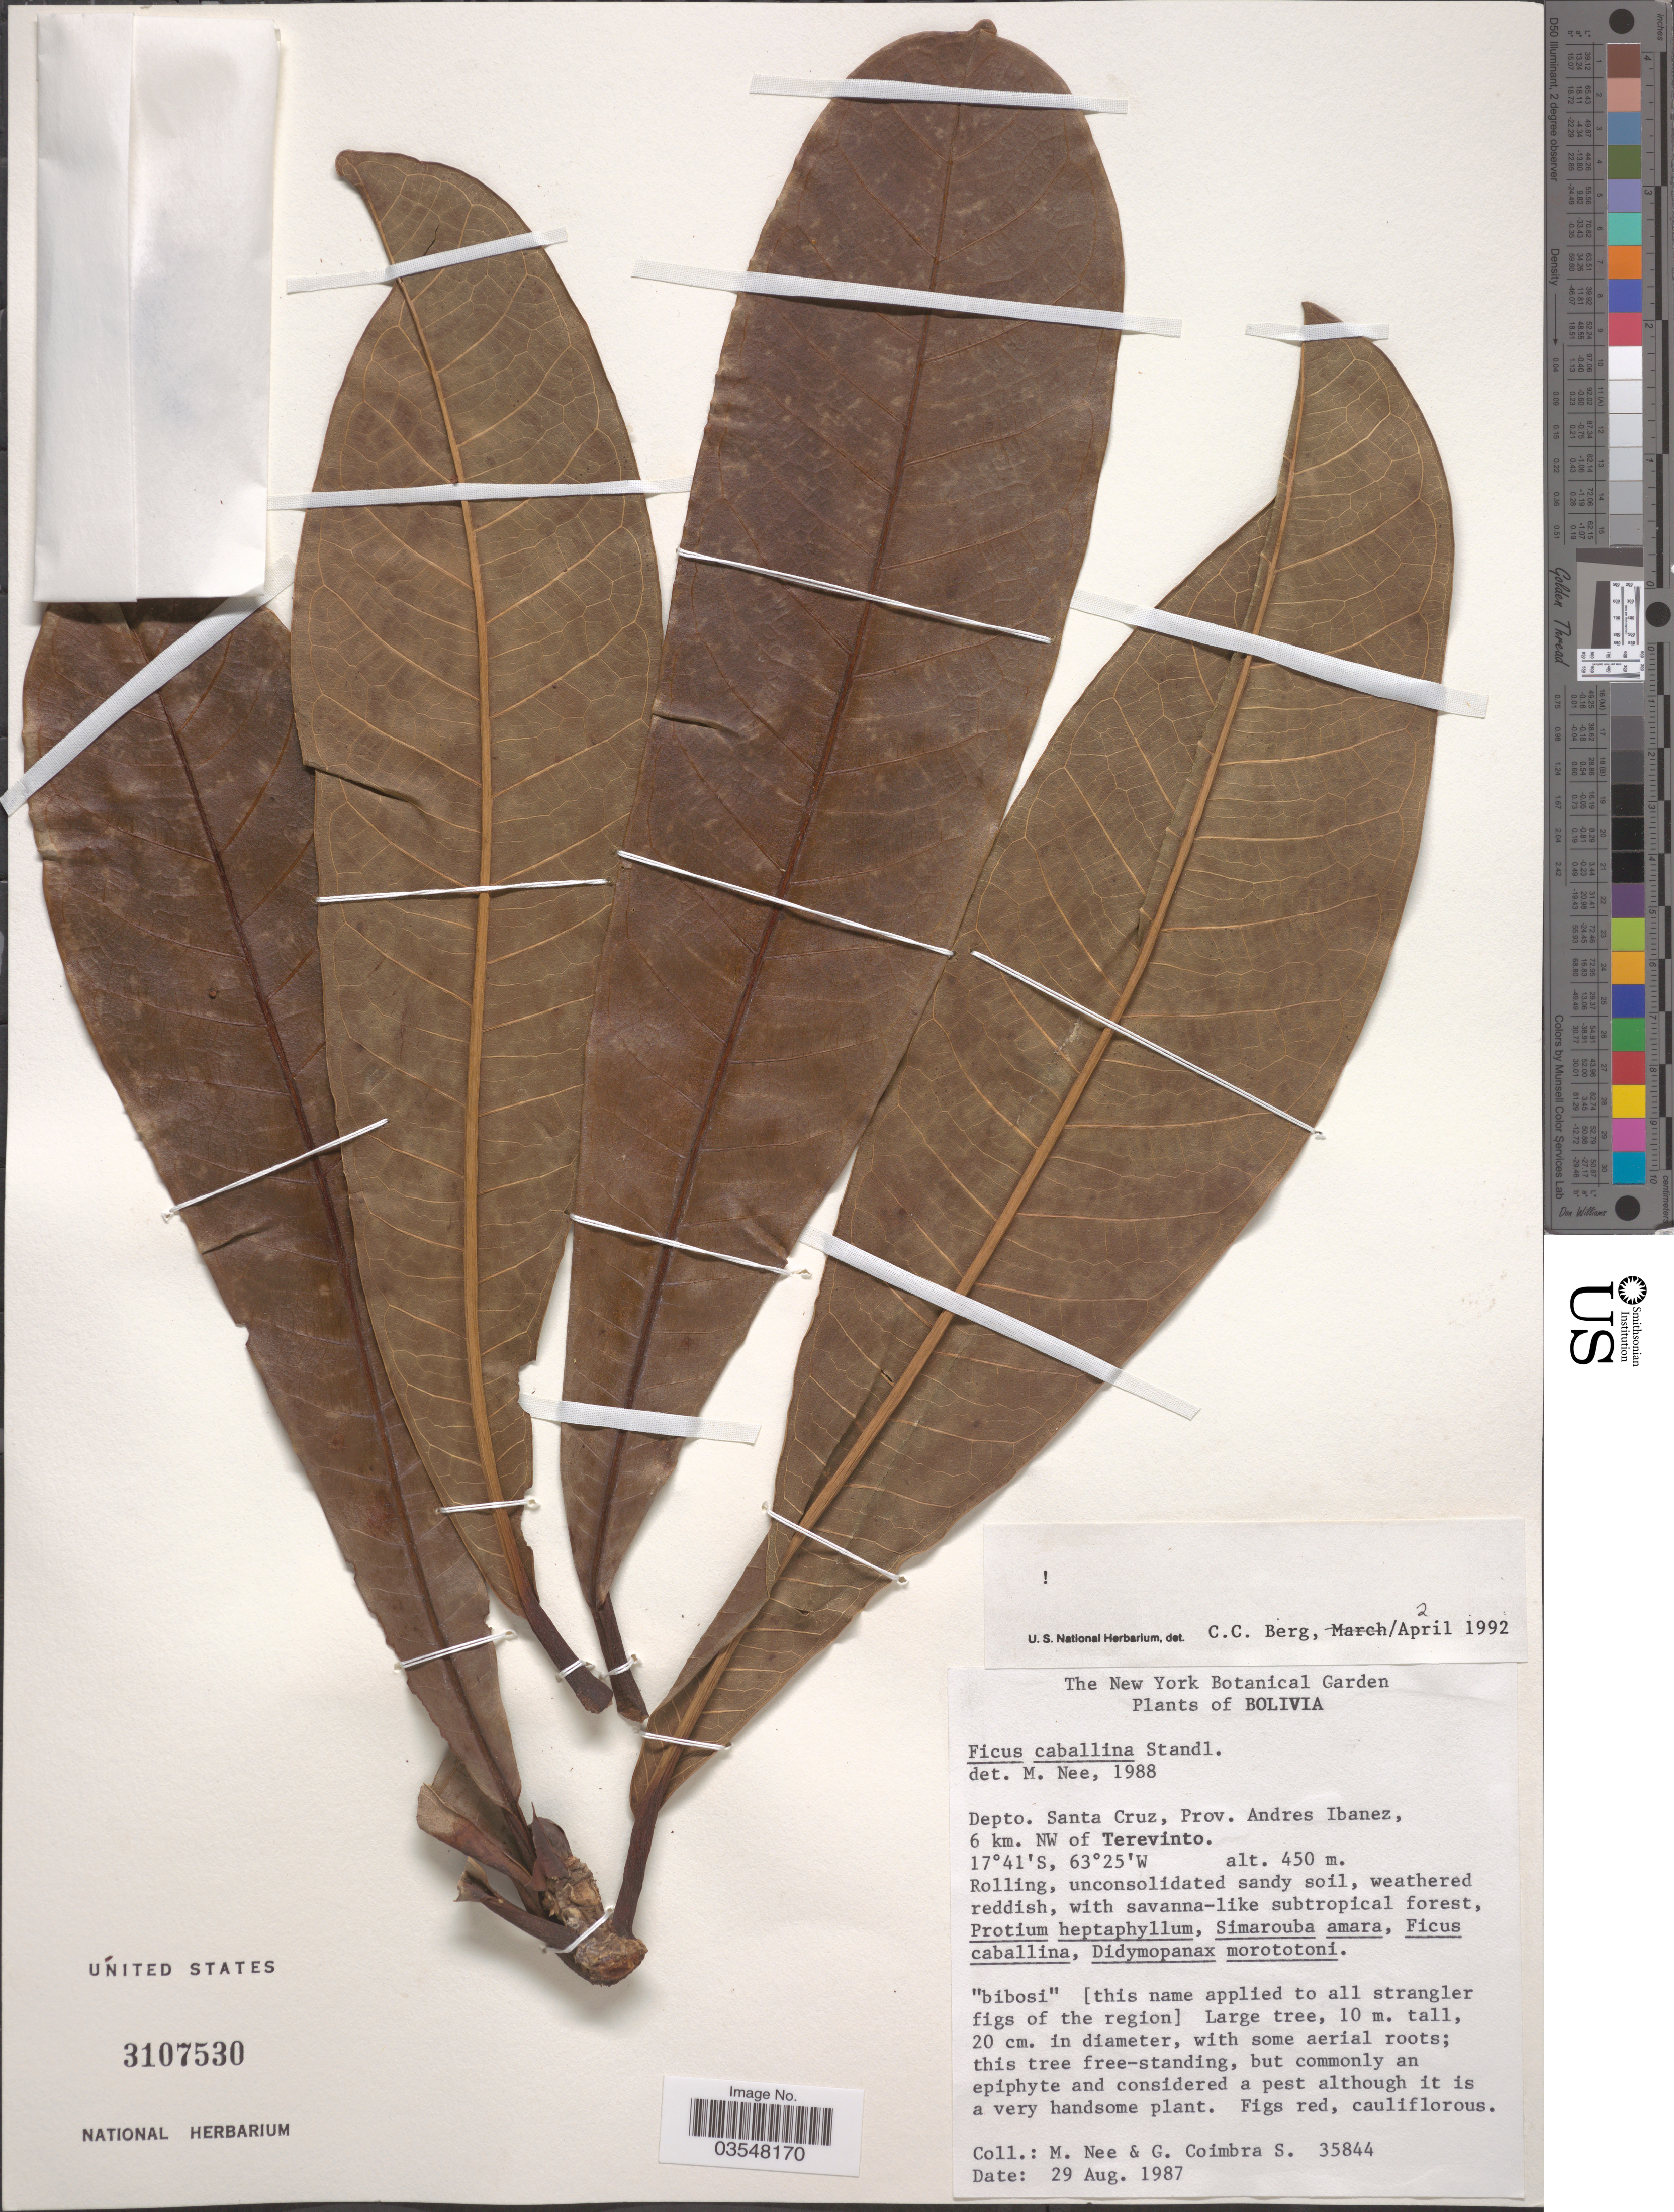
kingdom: Plantae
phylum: Tracheophyta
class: Magnoliopsida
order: Rosales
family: Moraceae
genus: Ficus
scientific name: Ficus caballina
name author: Standl.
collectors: M. Nee & G. Coimbra S.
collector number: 35844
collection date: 1987-08-29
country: Bolivia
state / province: Santa Cruz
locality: Depto. Santa Cruz. Prov. Andres Ibanez, 6 km. NW of Terevinto.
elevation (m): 450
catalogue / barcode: US 3107530